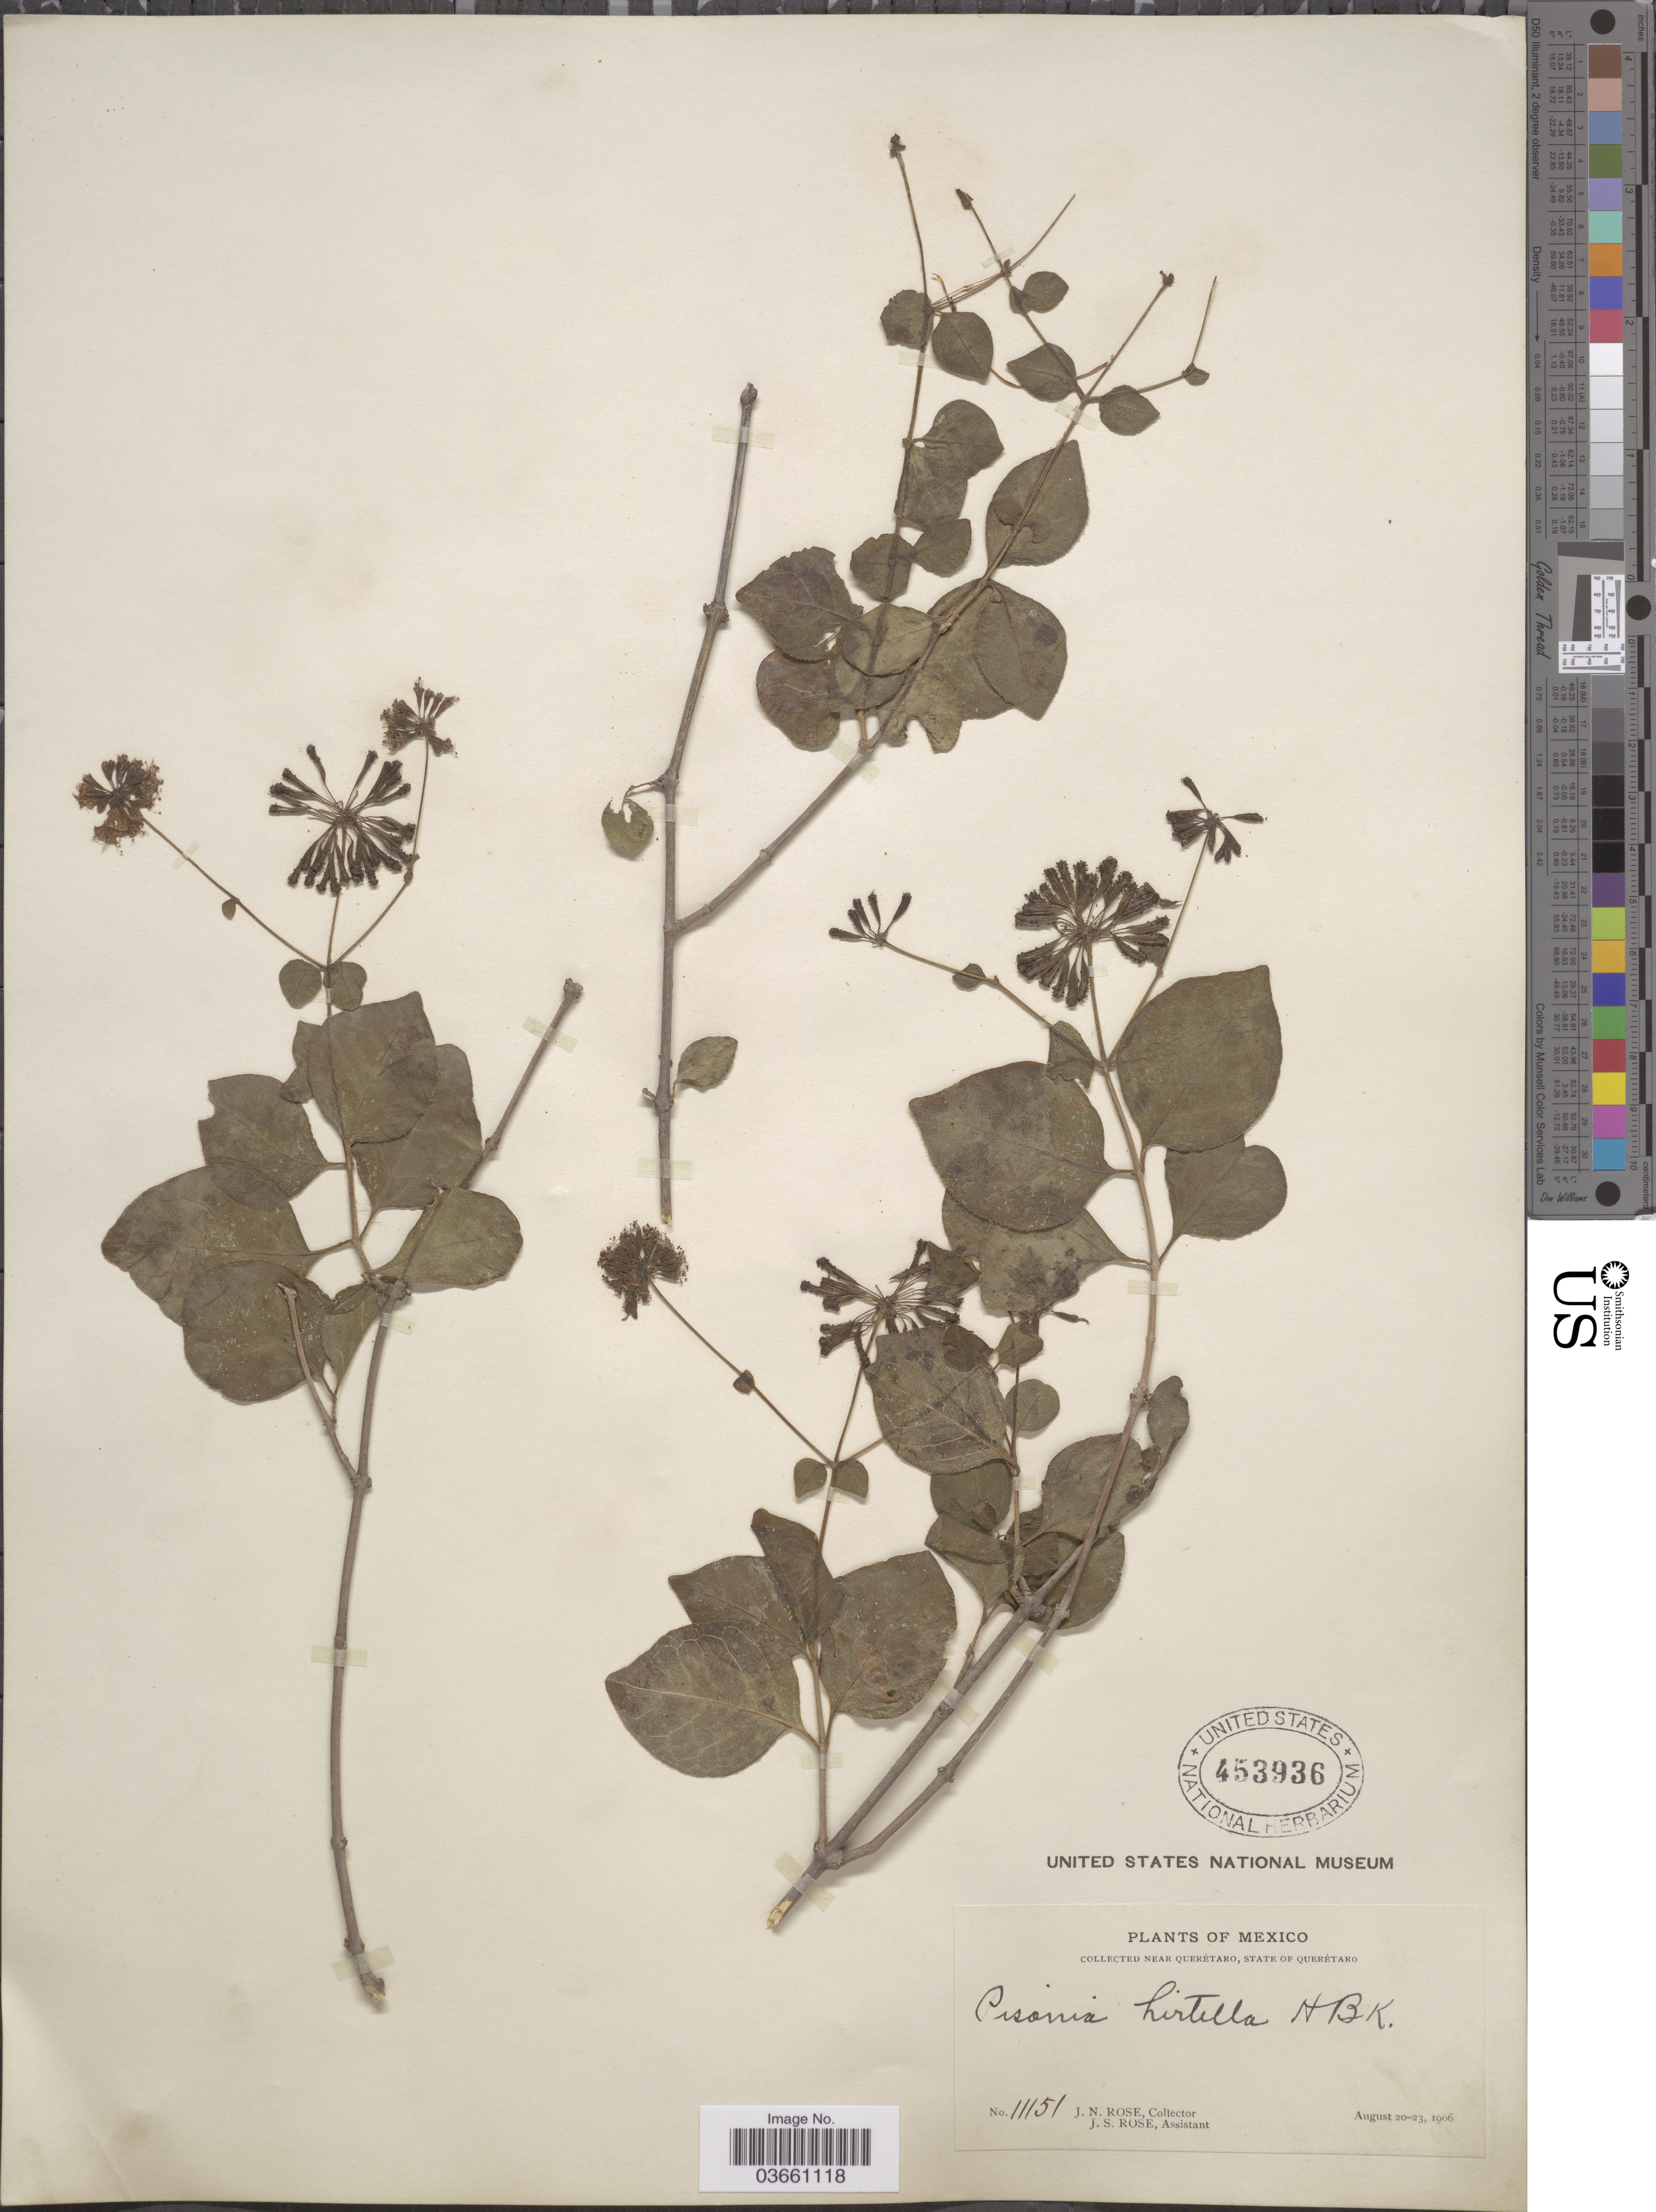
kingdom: Plantae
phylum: Tracheophyta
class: Magnoliopsida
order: Caryophyllales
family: Nyctaginaceae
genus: Pisoniella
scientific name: Pisoniella arborescens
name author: (Lag. & Rodr.) Standl.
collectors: J. N. Rose & J. S. Rose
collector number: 11151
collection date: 1906-08-20/1906-08-23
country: Mexico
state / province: Querétaro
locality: Near Querétaro.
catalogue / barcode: US 453936